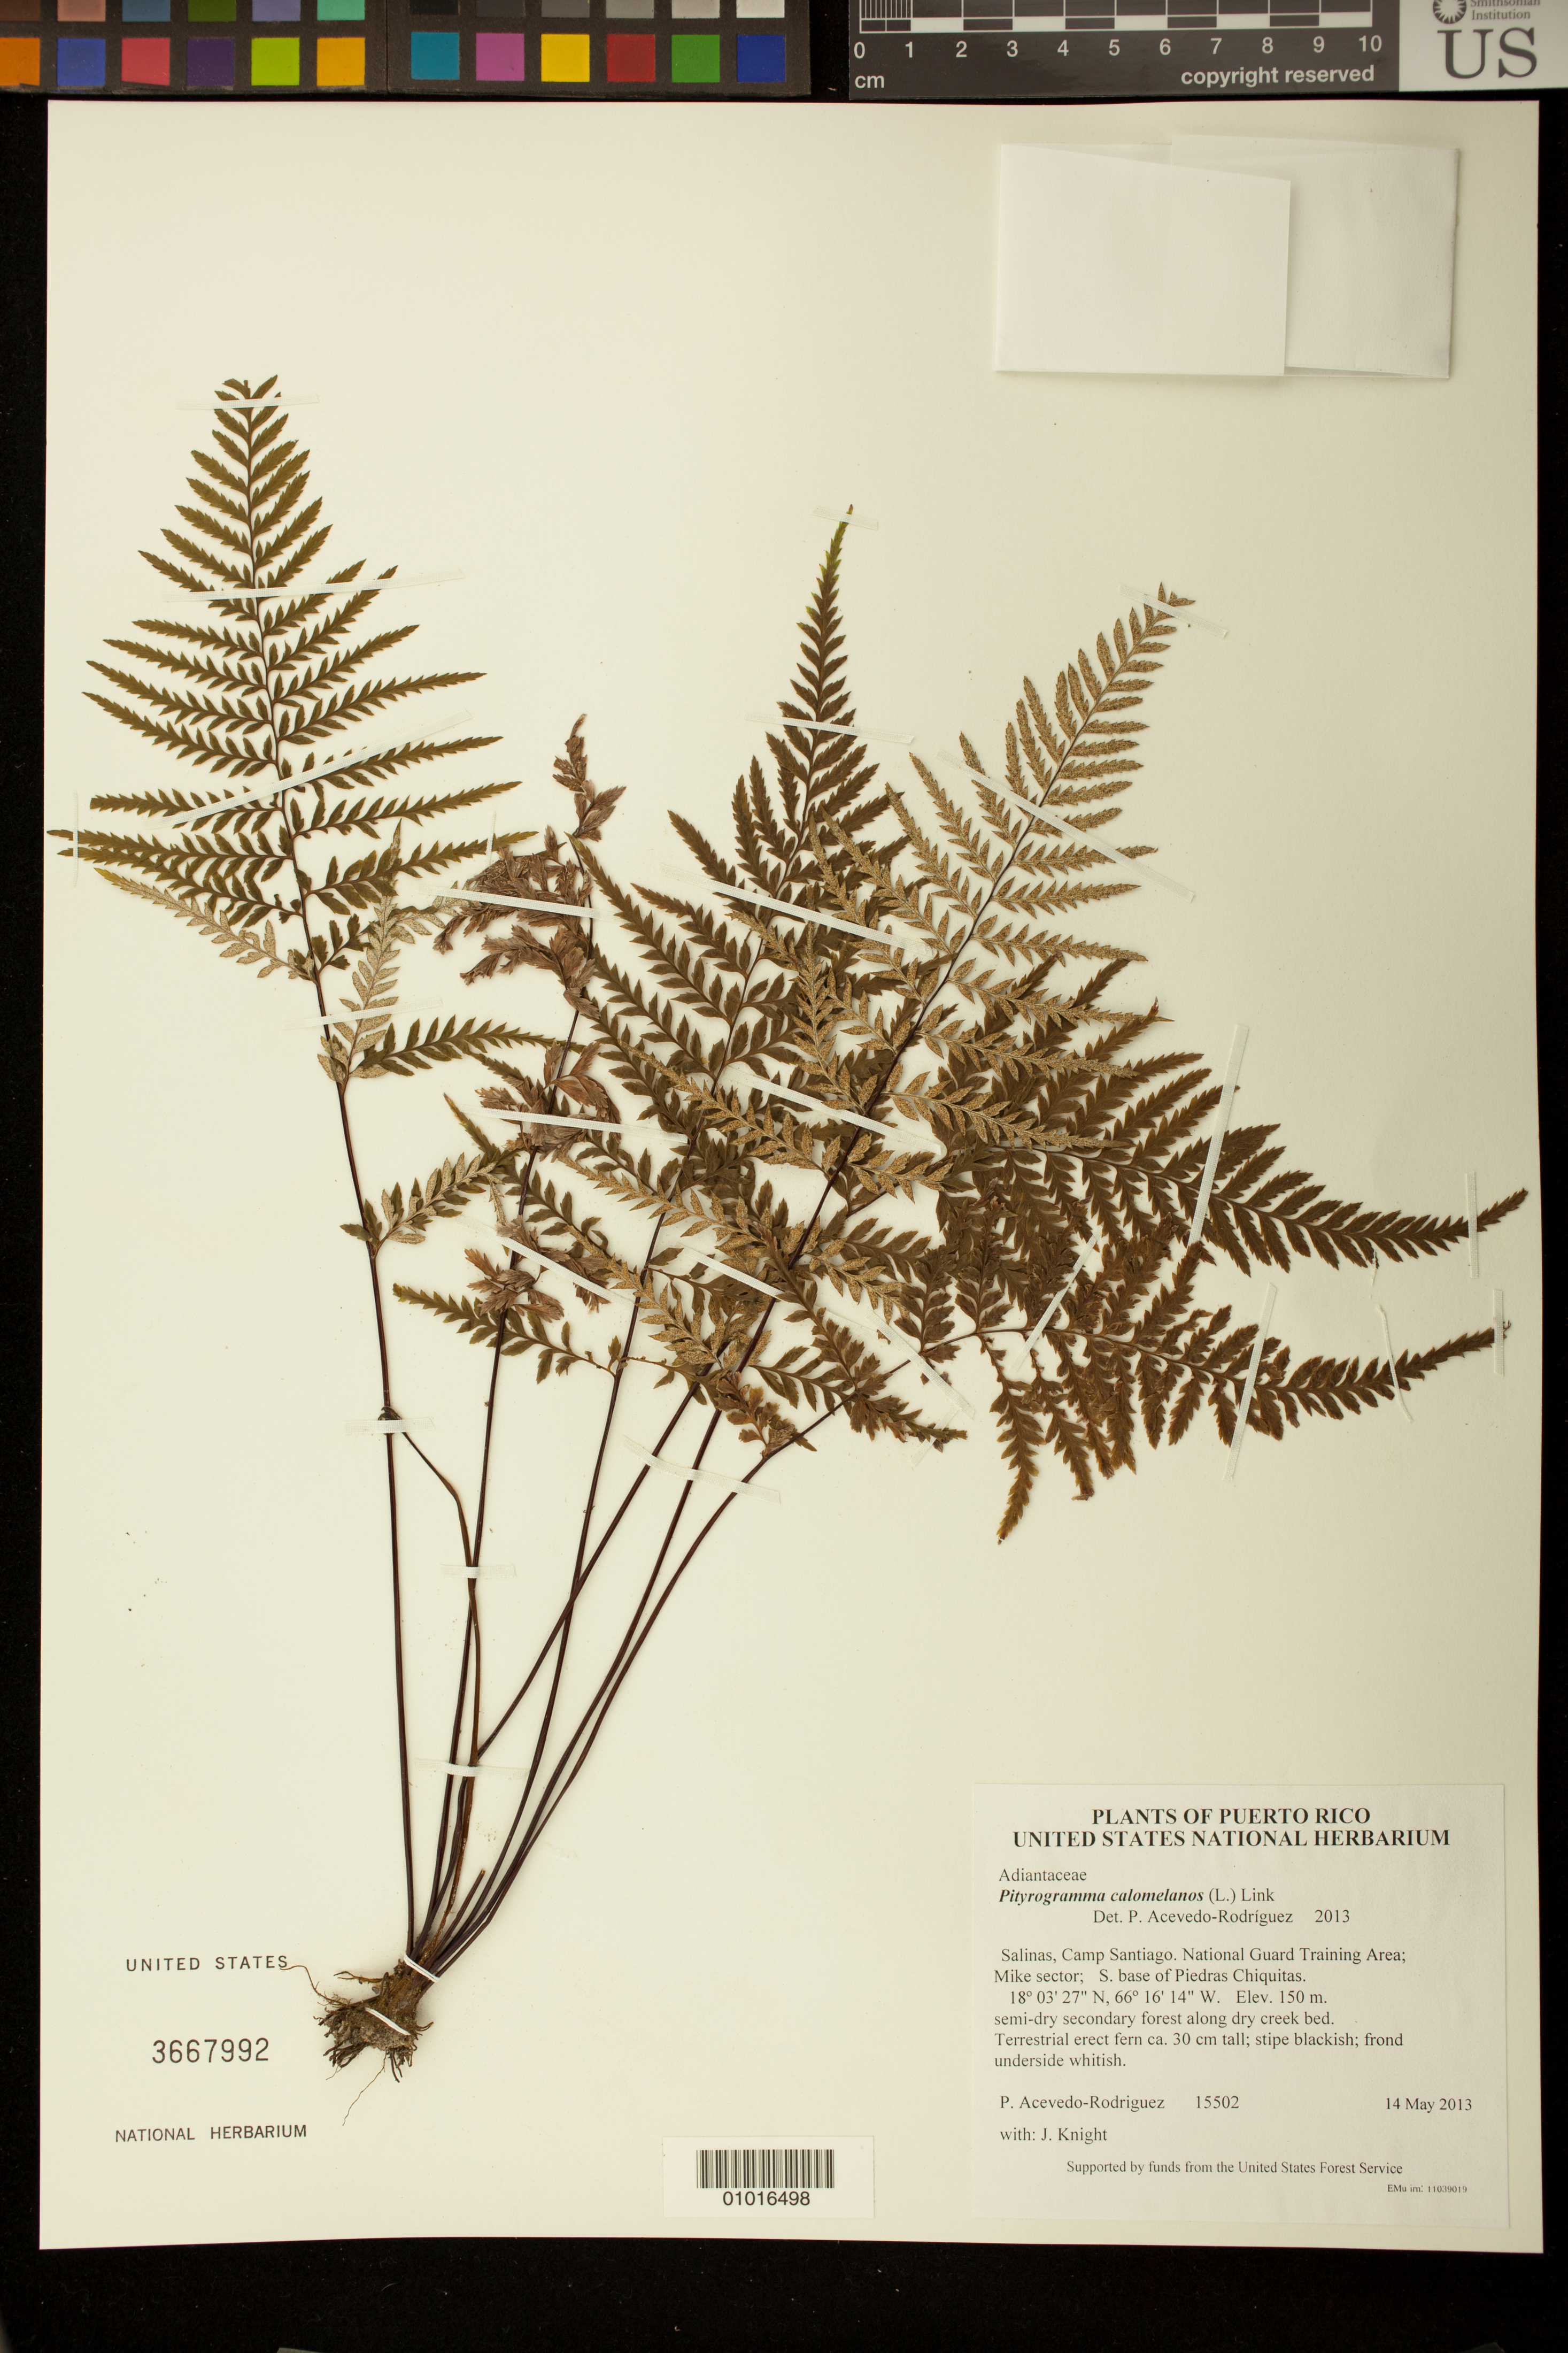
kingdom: Plantae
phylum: Tracheophyta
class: Polypodiopsida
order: Polypodiales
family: Pteridaceae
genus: Pityrogramma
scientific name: Pityrogramma calomelanos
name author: (L.) Link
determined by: Acevedo-Rodríguez, P., (BOT), Smithsonian Institution - National Museum of Natural History (UNITED STATES)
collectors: P. Acevedo-Rodr. & J. Knight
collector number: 15502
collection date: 2013-05-14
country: Puerto Rico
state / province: Salinas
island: Puerto Rico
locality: Camp Santiago. National Guard Training Area; Mike sector; S. base of Piedras Chiquitas.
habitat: semi-dry secondary forest along dry creek bed.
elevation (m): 150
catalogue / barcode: US 3667992